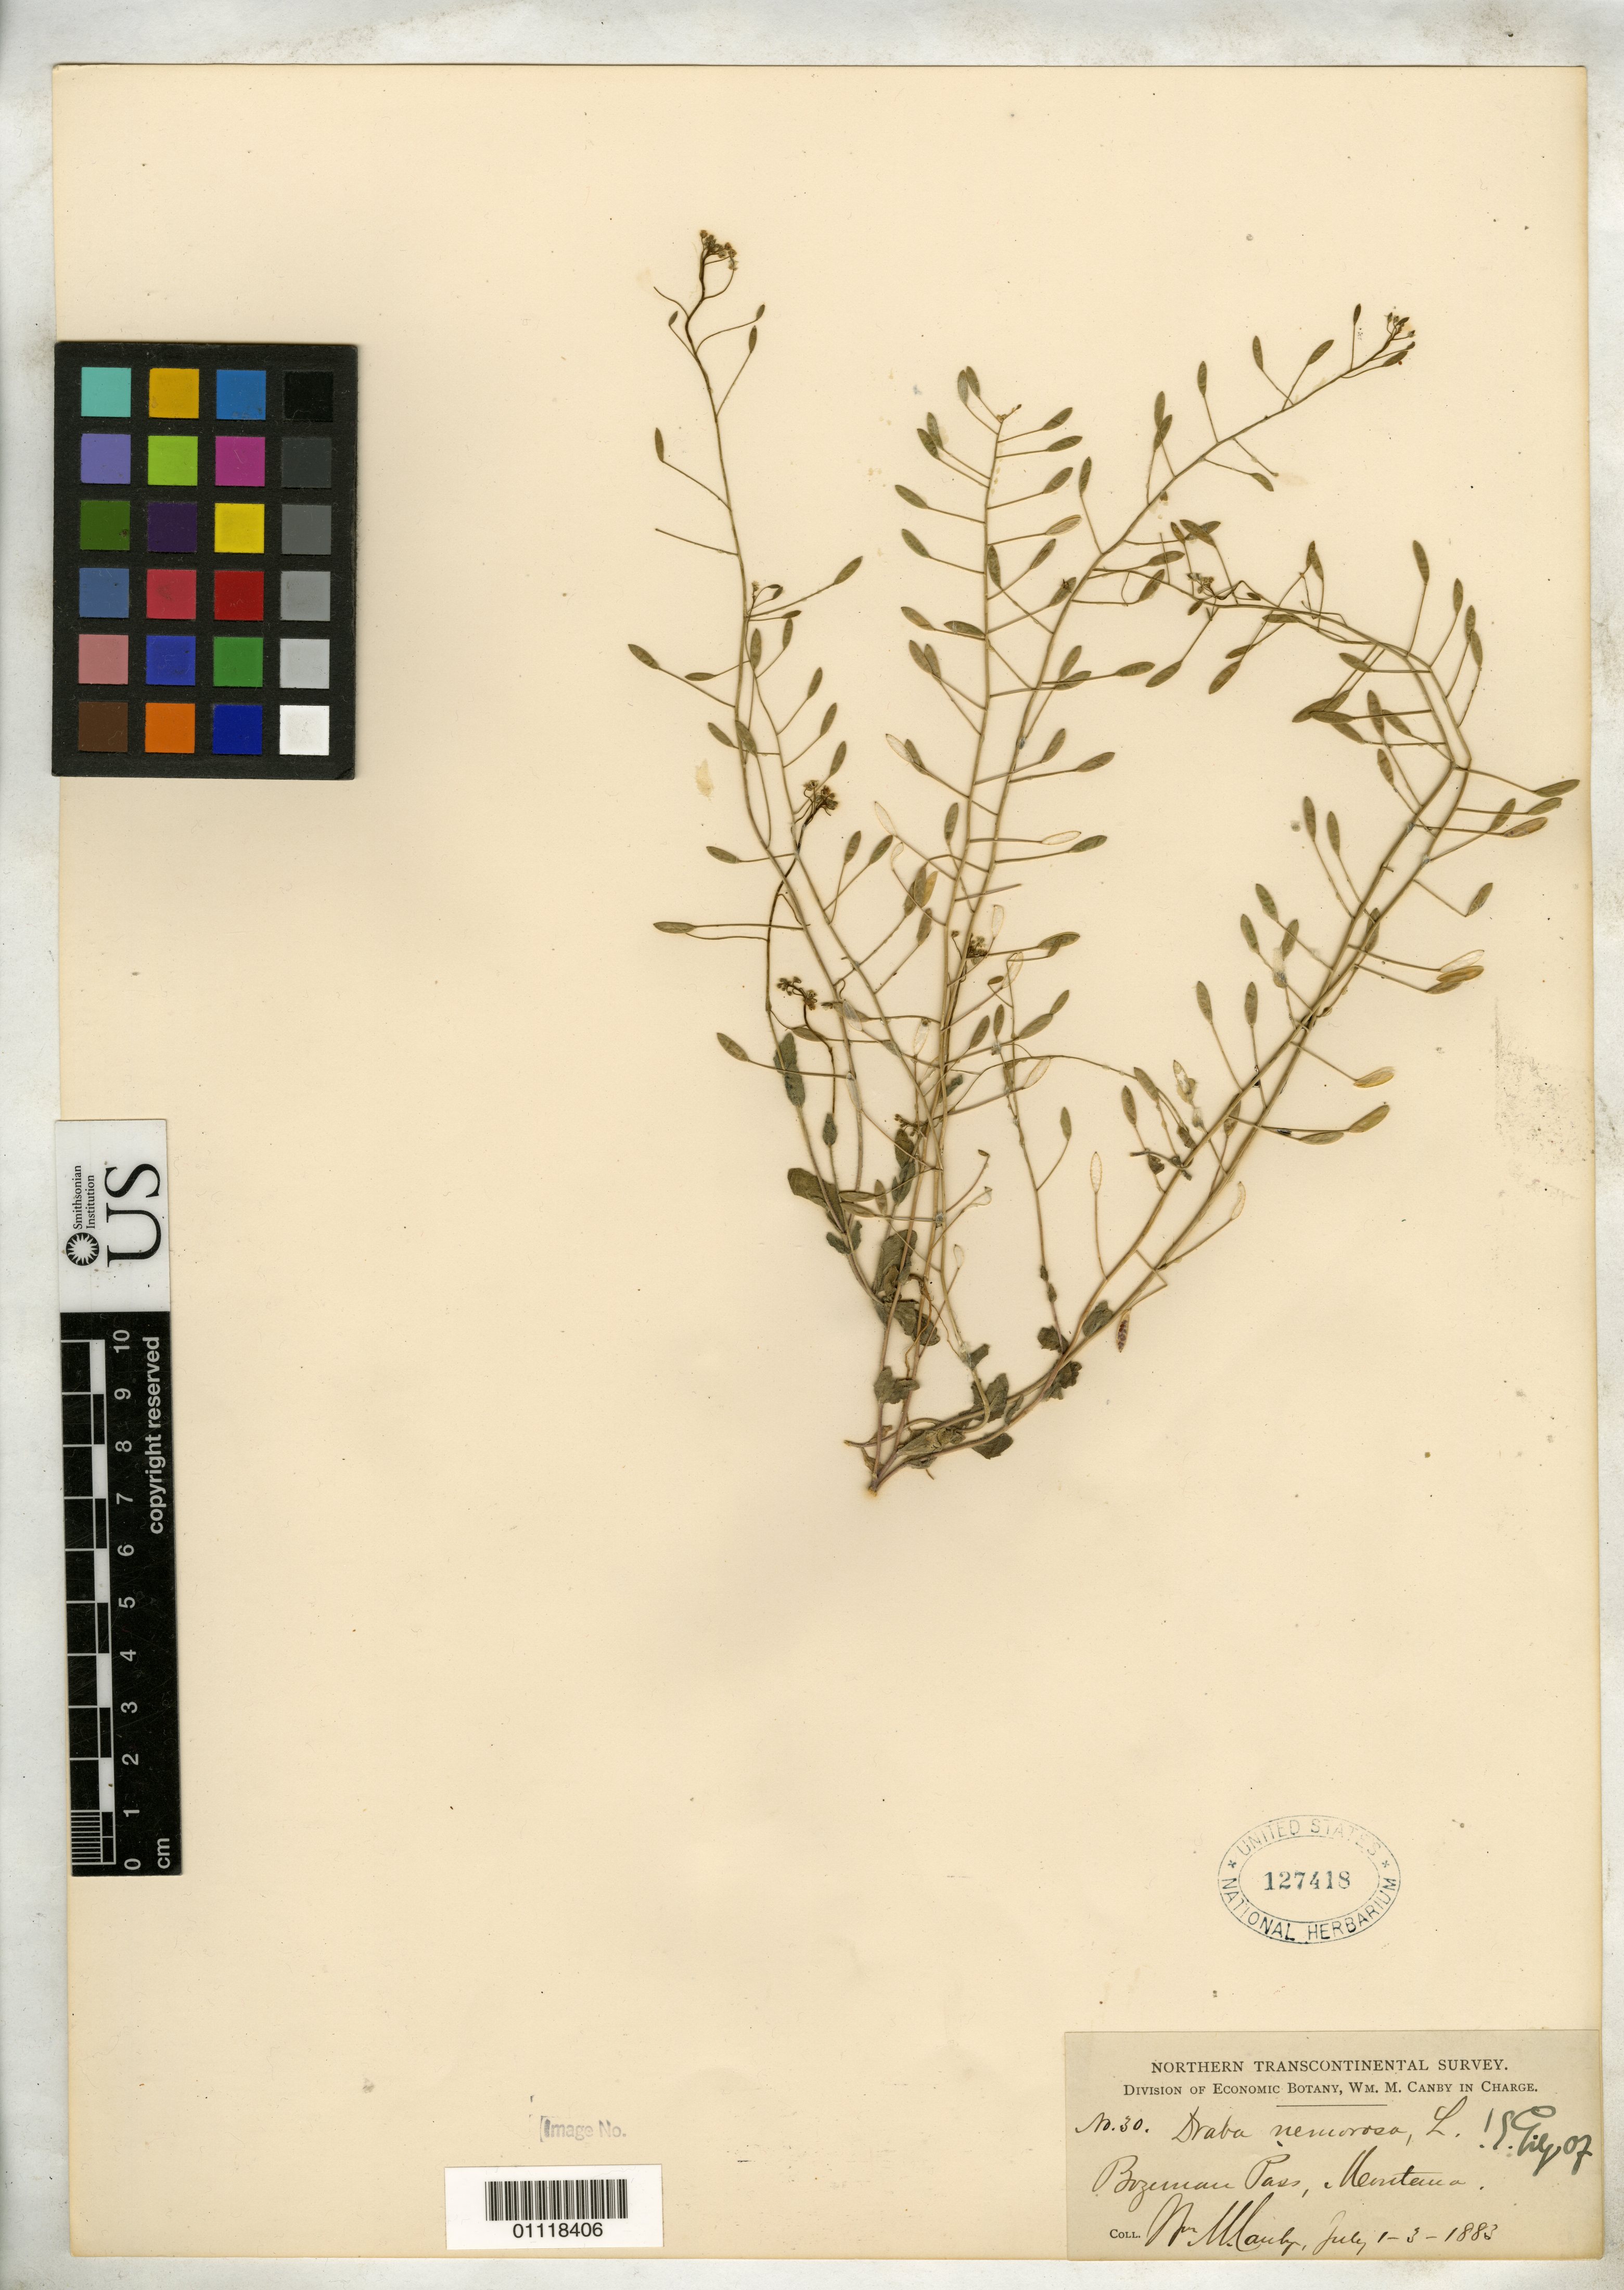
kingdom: Plantae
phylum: Tracheophyta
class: Magnoliopsida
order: Brassicales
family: Brassicaceae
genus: Draba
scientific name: Draba nemorosa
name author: L.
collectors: W. M. Canby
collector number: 30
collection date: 1883-07-01/1883-07-03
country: United States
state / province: Montana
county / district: Gallatin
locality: Bozeman Pass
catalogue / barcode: US 127418